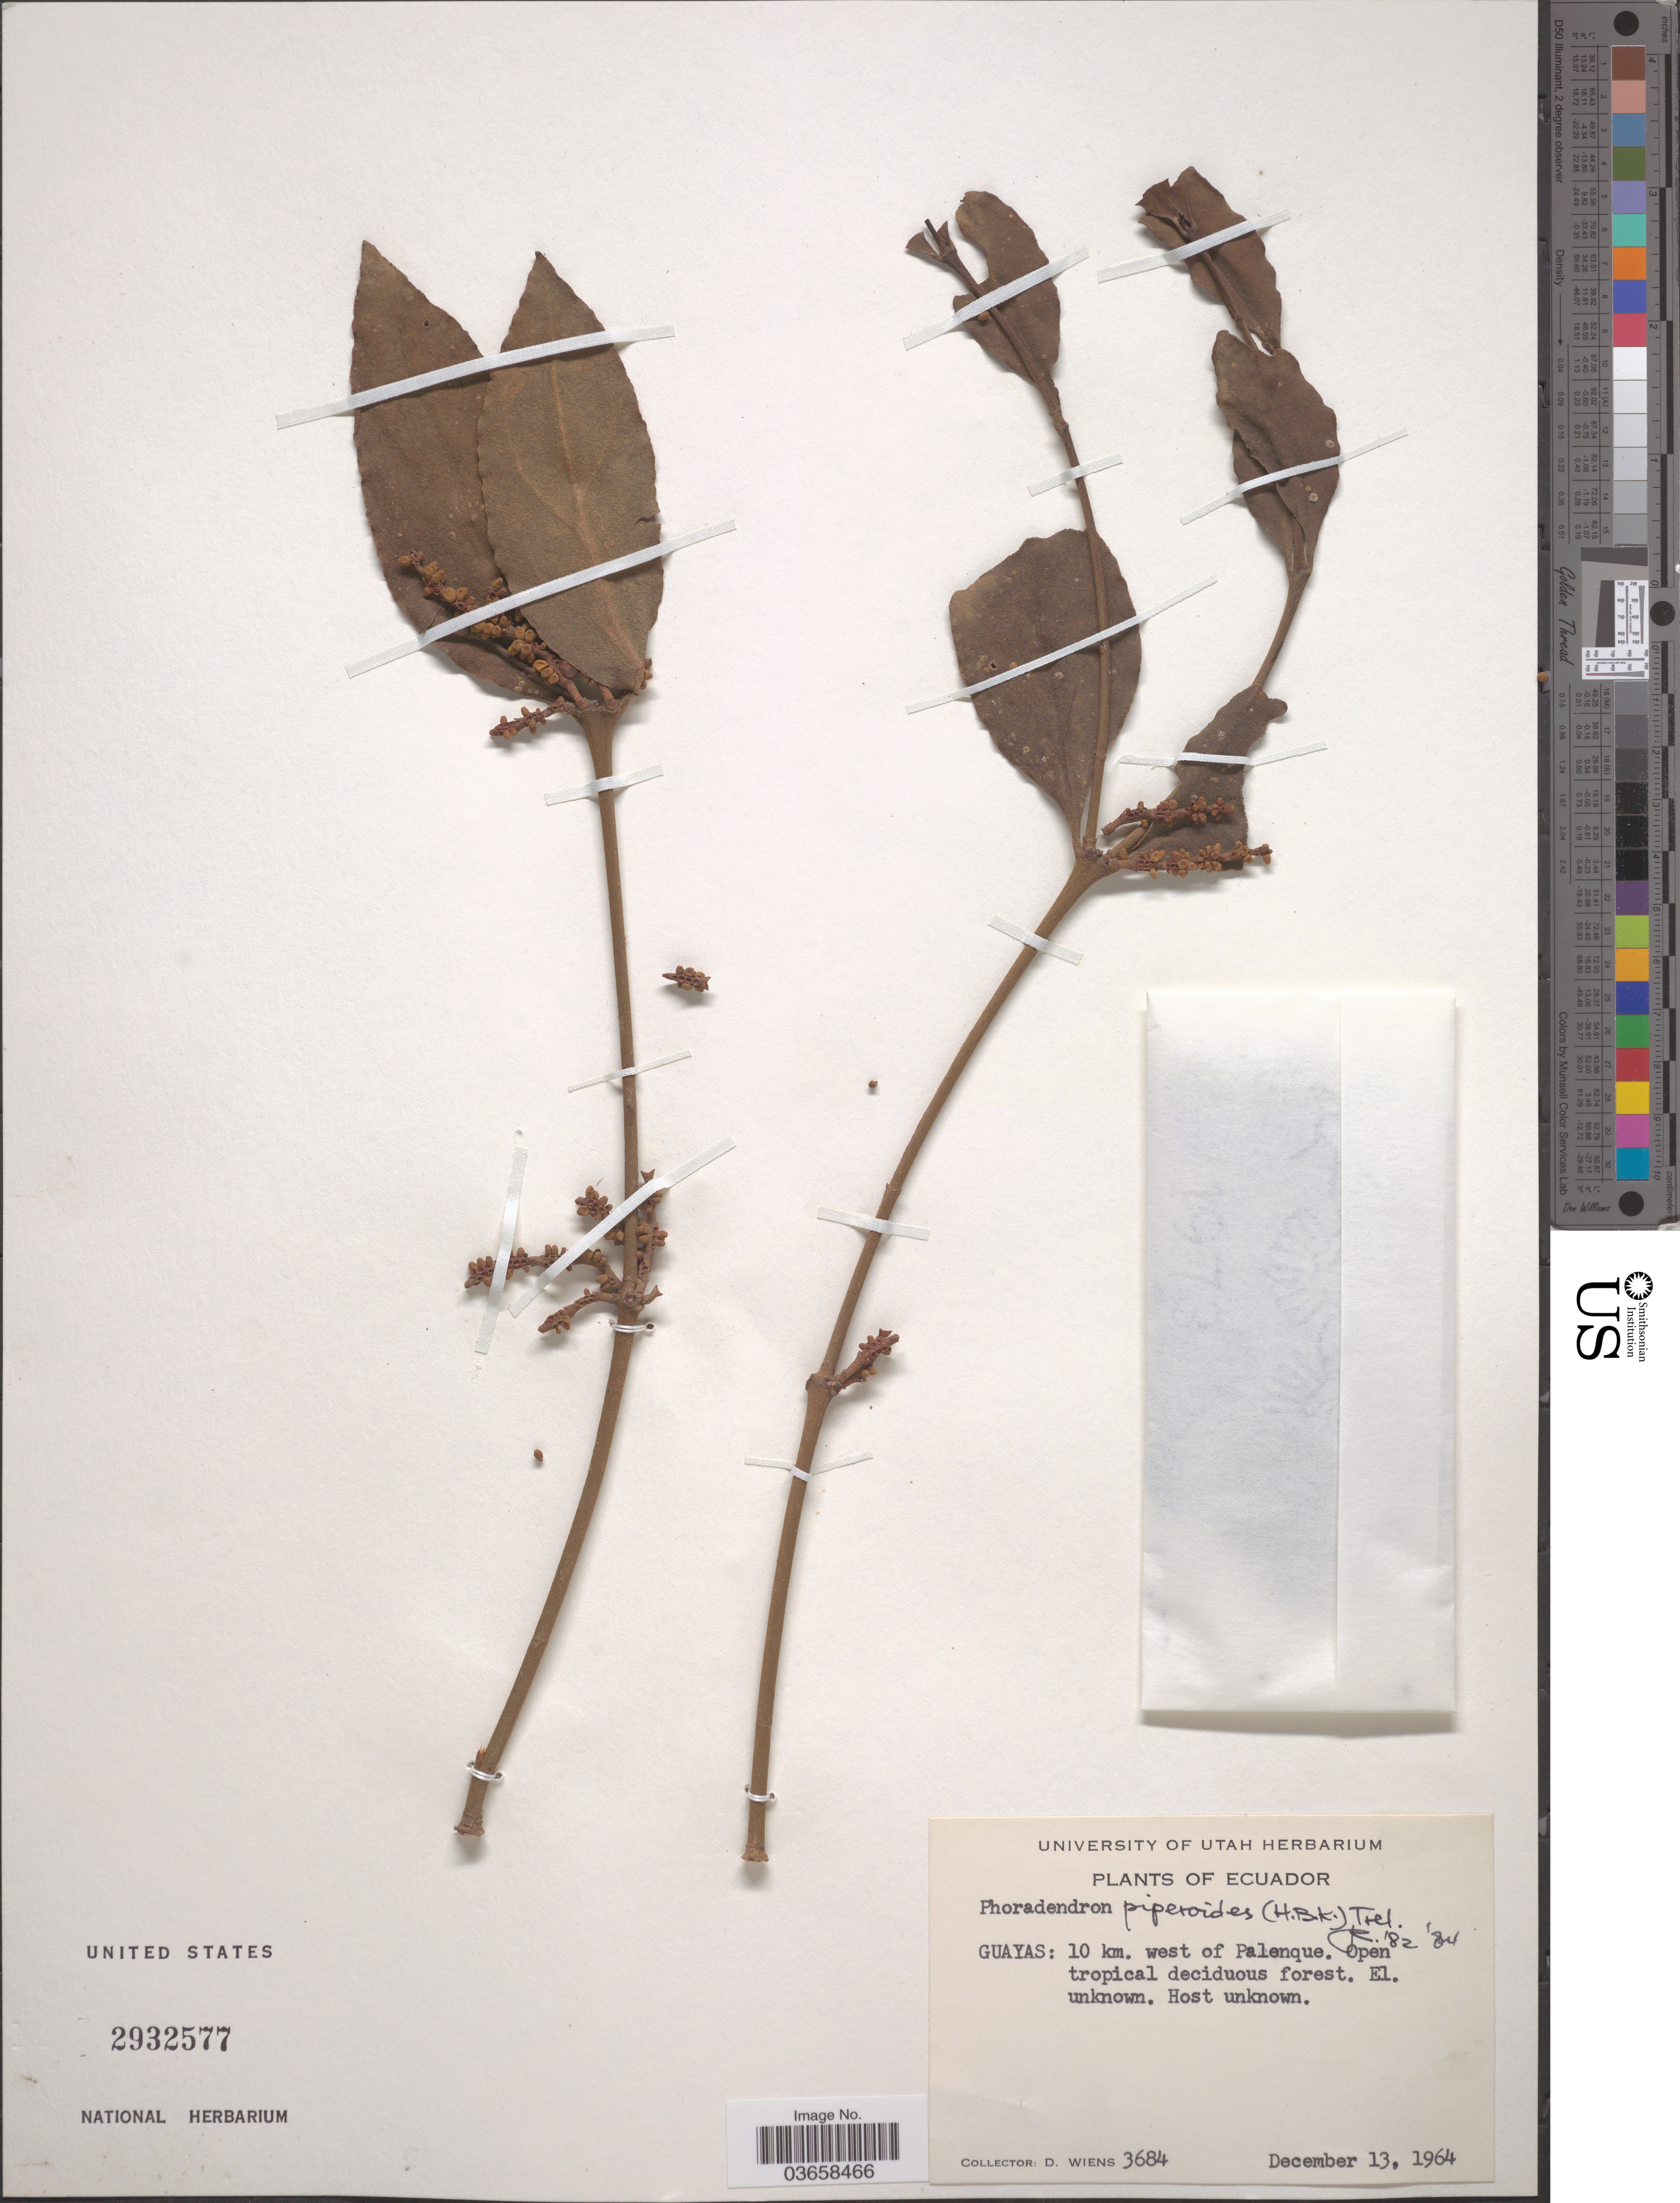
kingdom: Plantae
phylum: Tracheophyta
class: Magnoliopsida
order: Santalales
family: Viscaceae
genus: Phoradendron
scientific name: Phoradendron piperoides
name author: (Kunth) Trel.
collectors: D. Wiens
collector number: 3684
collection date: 1964-12-13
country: Ecuador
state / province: Guayas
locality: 10 km. west of Palenque.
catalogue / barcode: US 2932577